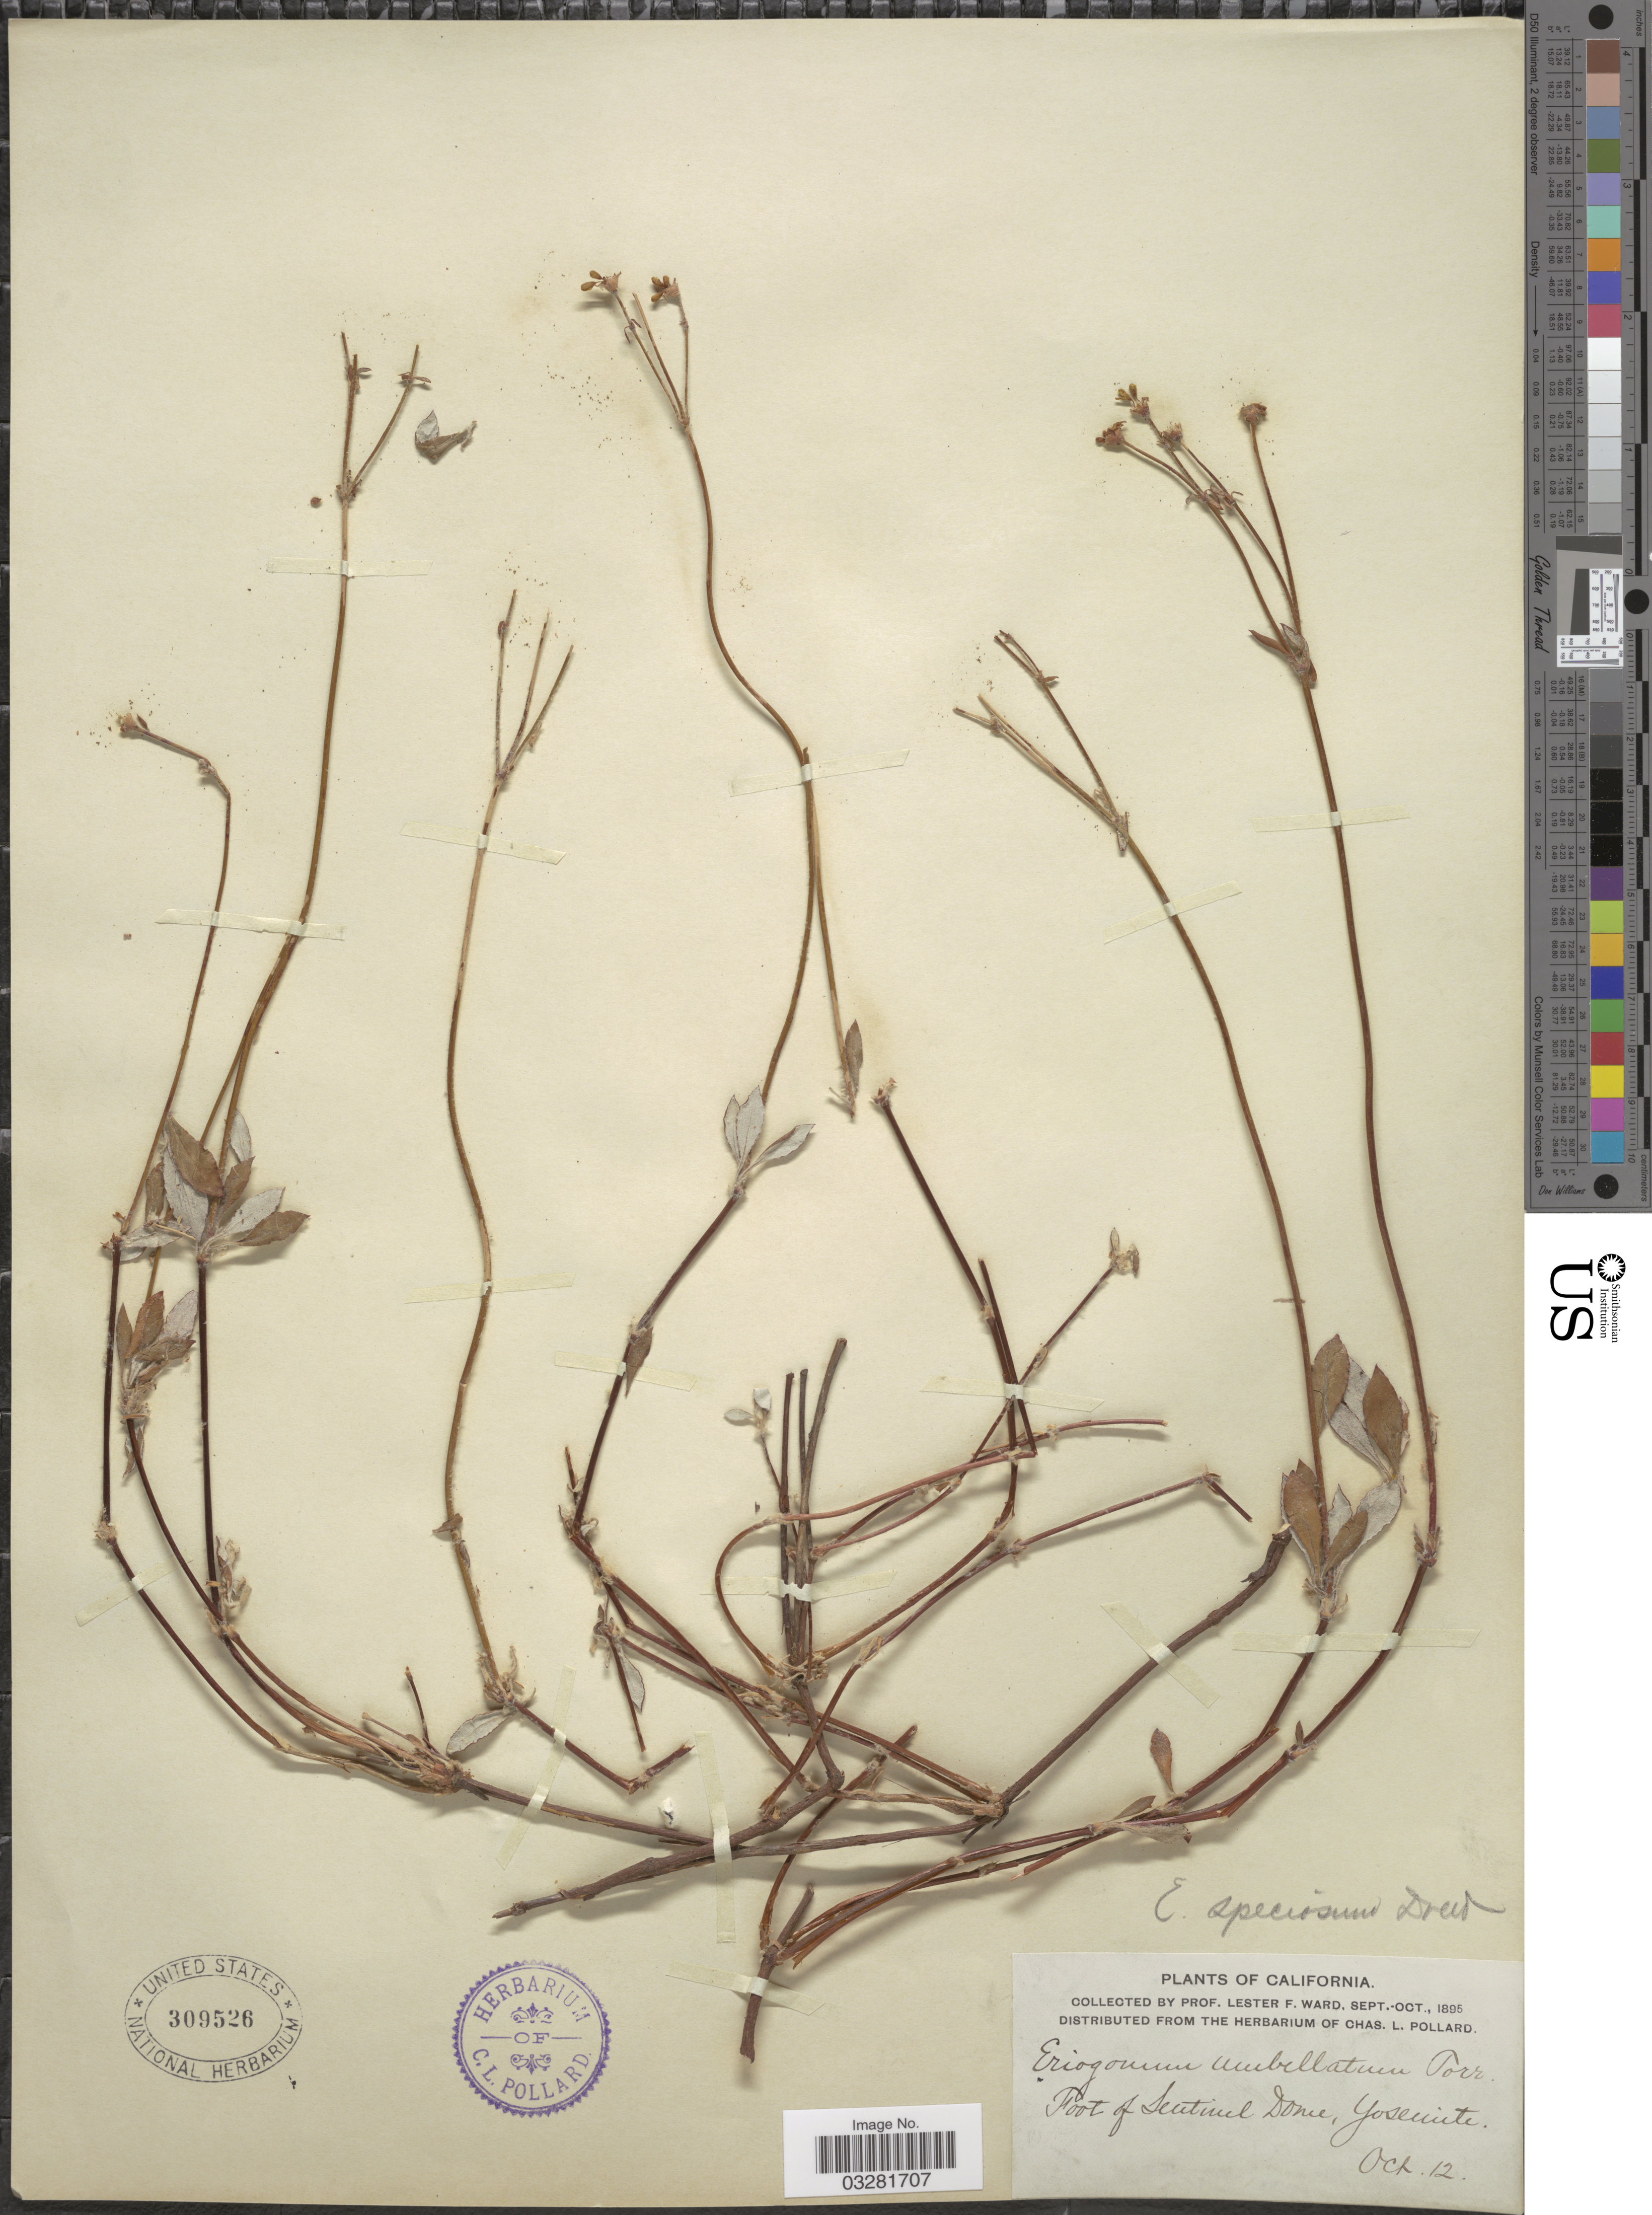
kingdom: Plantae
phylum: Tracheophyta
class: Magnoliopsida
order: Caryophyllales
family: Polygonaceae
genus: Eriogonum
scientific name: Eriogonum umbellatum var. stellatum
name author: (Benth.) M.E. Jones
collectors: L. F. Ward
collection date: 1895-10-12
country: United States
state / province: California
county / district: Mariposa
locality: Foot of Sentinel Dome, Yosemite.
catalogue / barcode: US 309526